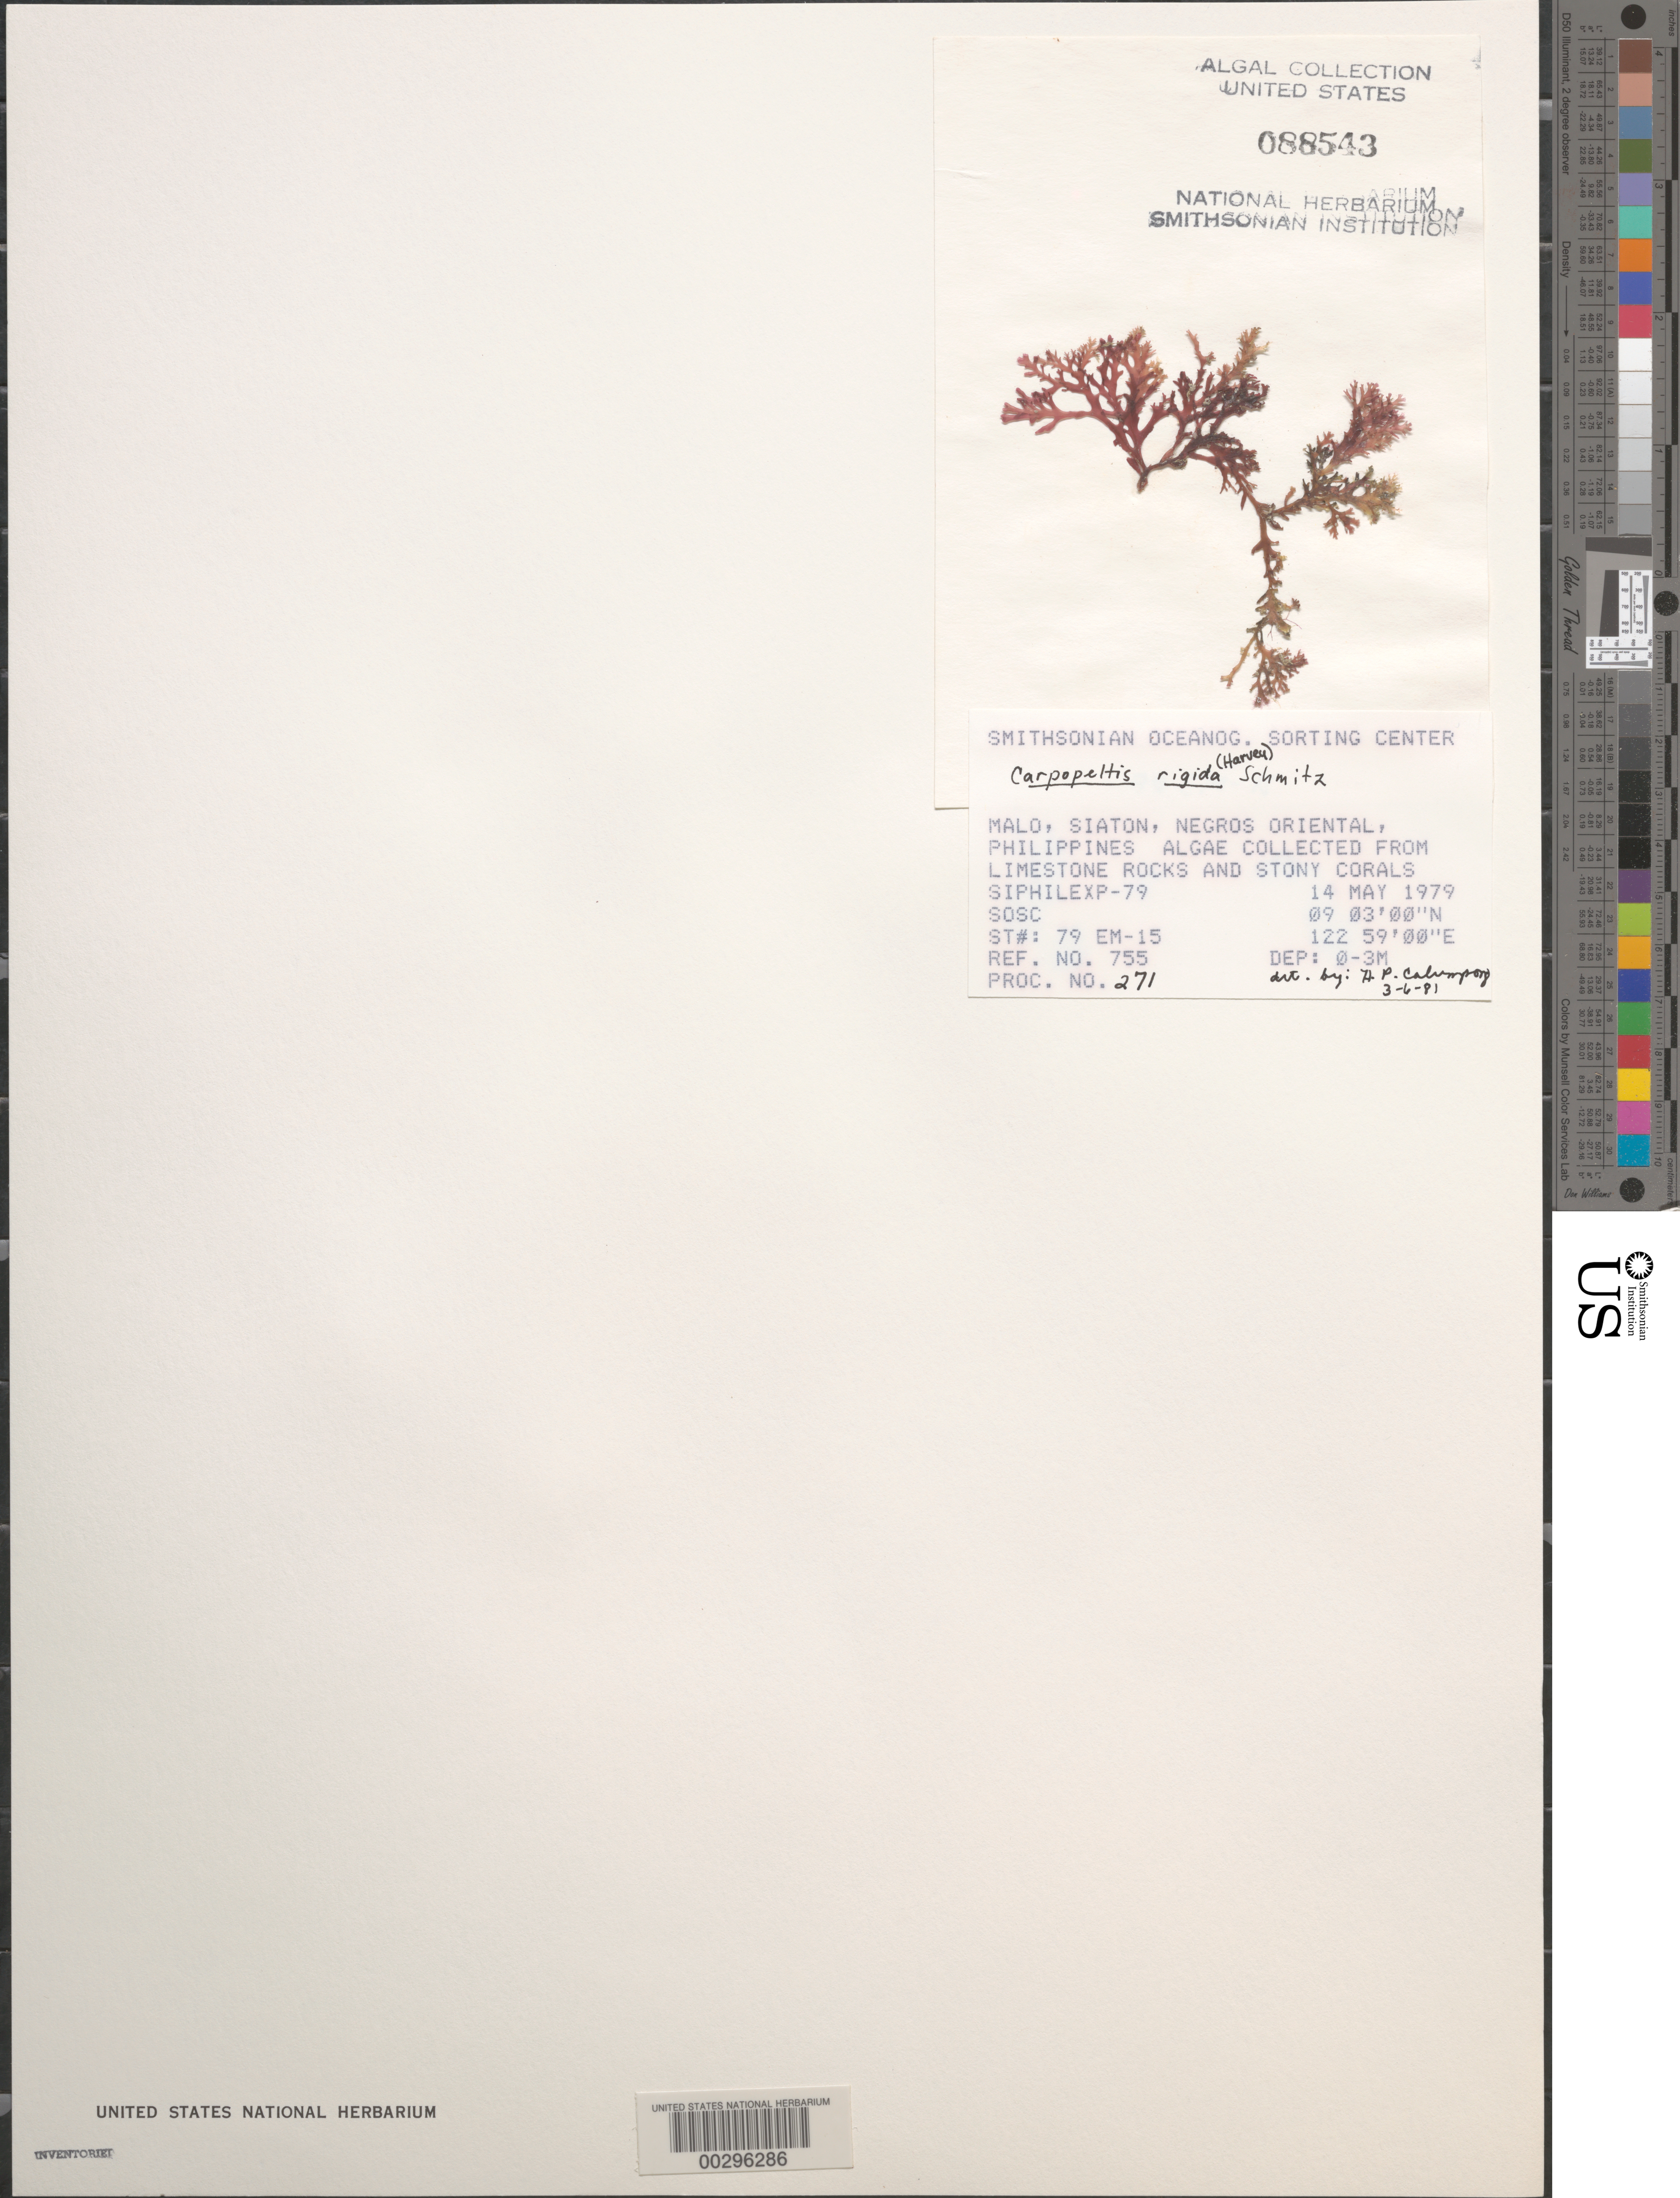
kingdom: Plantae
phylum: Rhodophyta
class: Florideophyceae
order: Halymeniales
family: Halymeniaceae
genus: Yonagunia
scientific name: Yonagunia maillardii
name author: (Montagne & Maillardet) S.-M. Lin et al.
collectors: SOSC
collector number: Station 79 Em-15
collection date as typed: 14 May 1979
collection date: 1979-05-14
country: Philippines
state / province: Central Visayas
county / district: Negros Oriental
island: Negros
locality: Malo, Siaton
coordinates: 09 03'00"N, 122 59'00"E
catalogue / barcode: US 88543